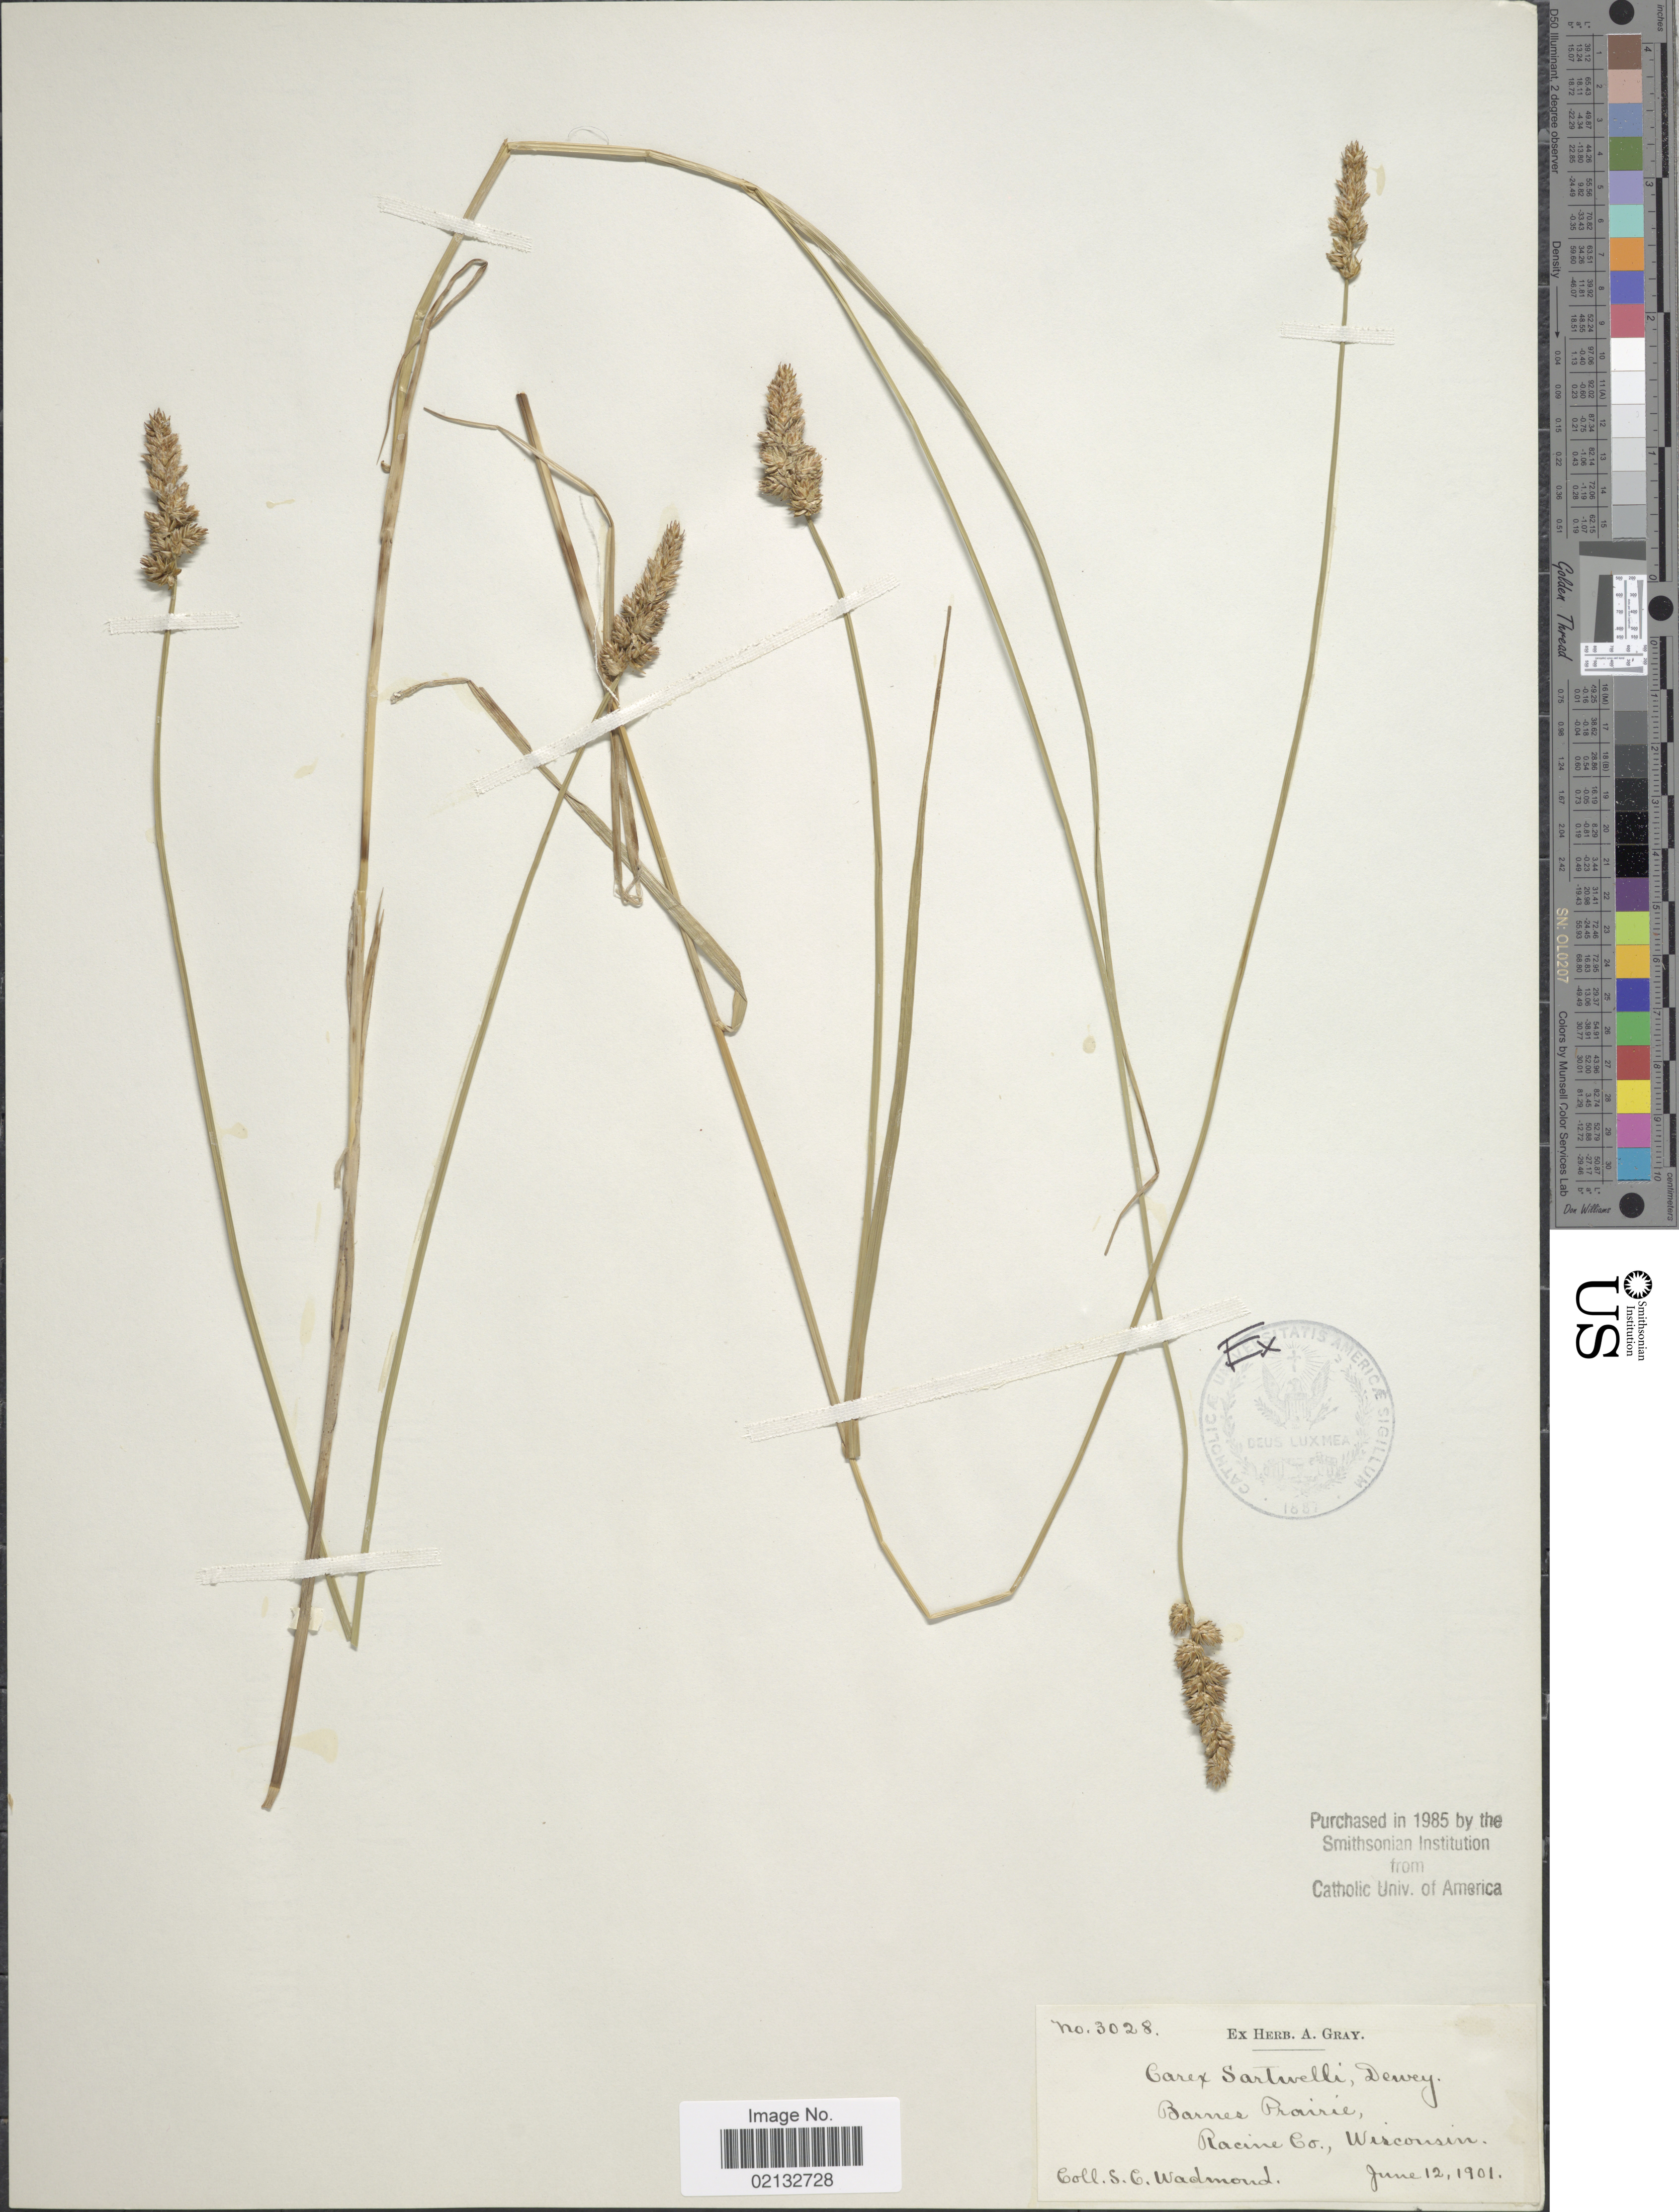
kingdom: Plantae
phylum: Tracheophyta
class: Liliopsida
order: Poales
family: Cyperaceae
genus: Carex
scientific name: Carex sartwellii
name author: Dewey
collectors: S. Wadmond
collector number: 3028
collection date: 1901-06-12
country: United States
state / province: Wisconsin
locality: Barnes Prairie, Racine Co.